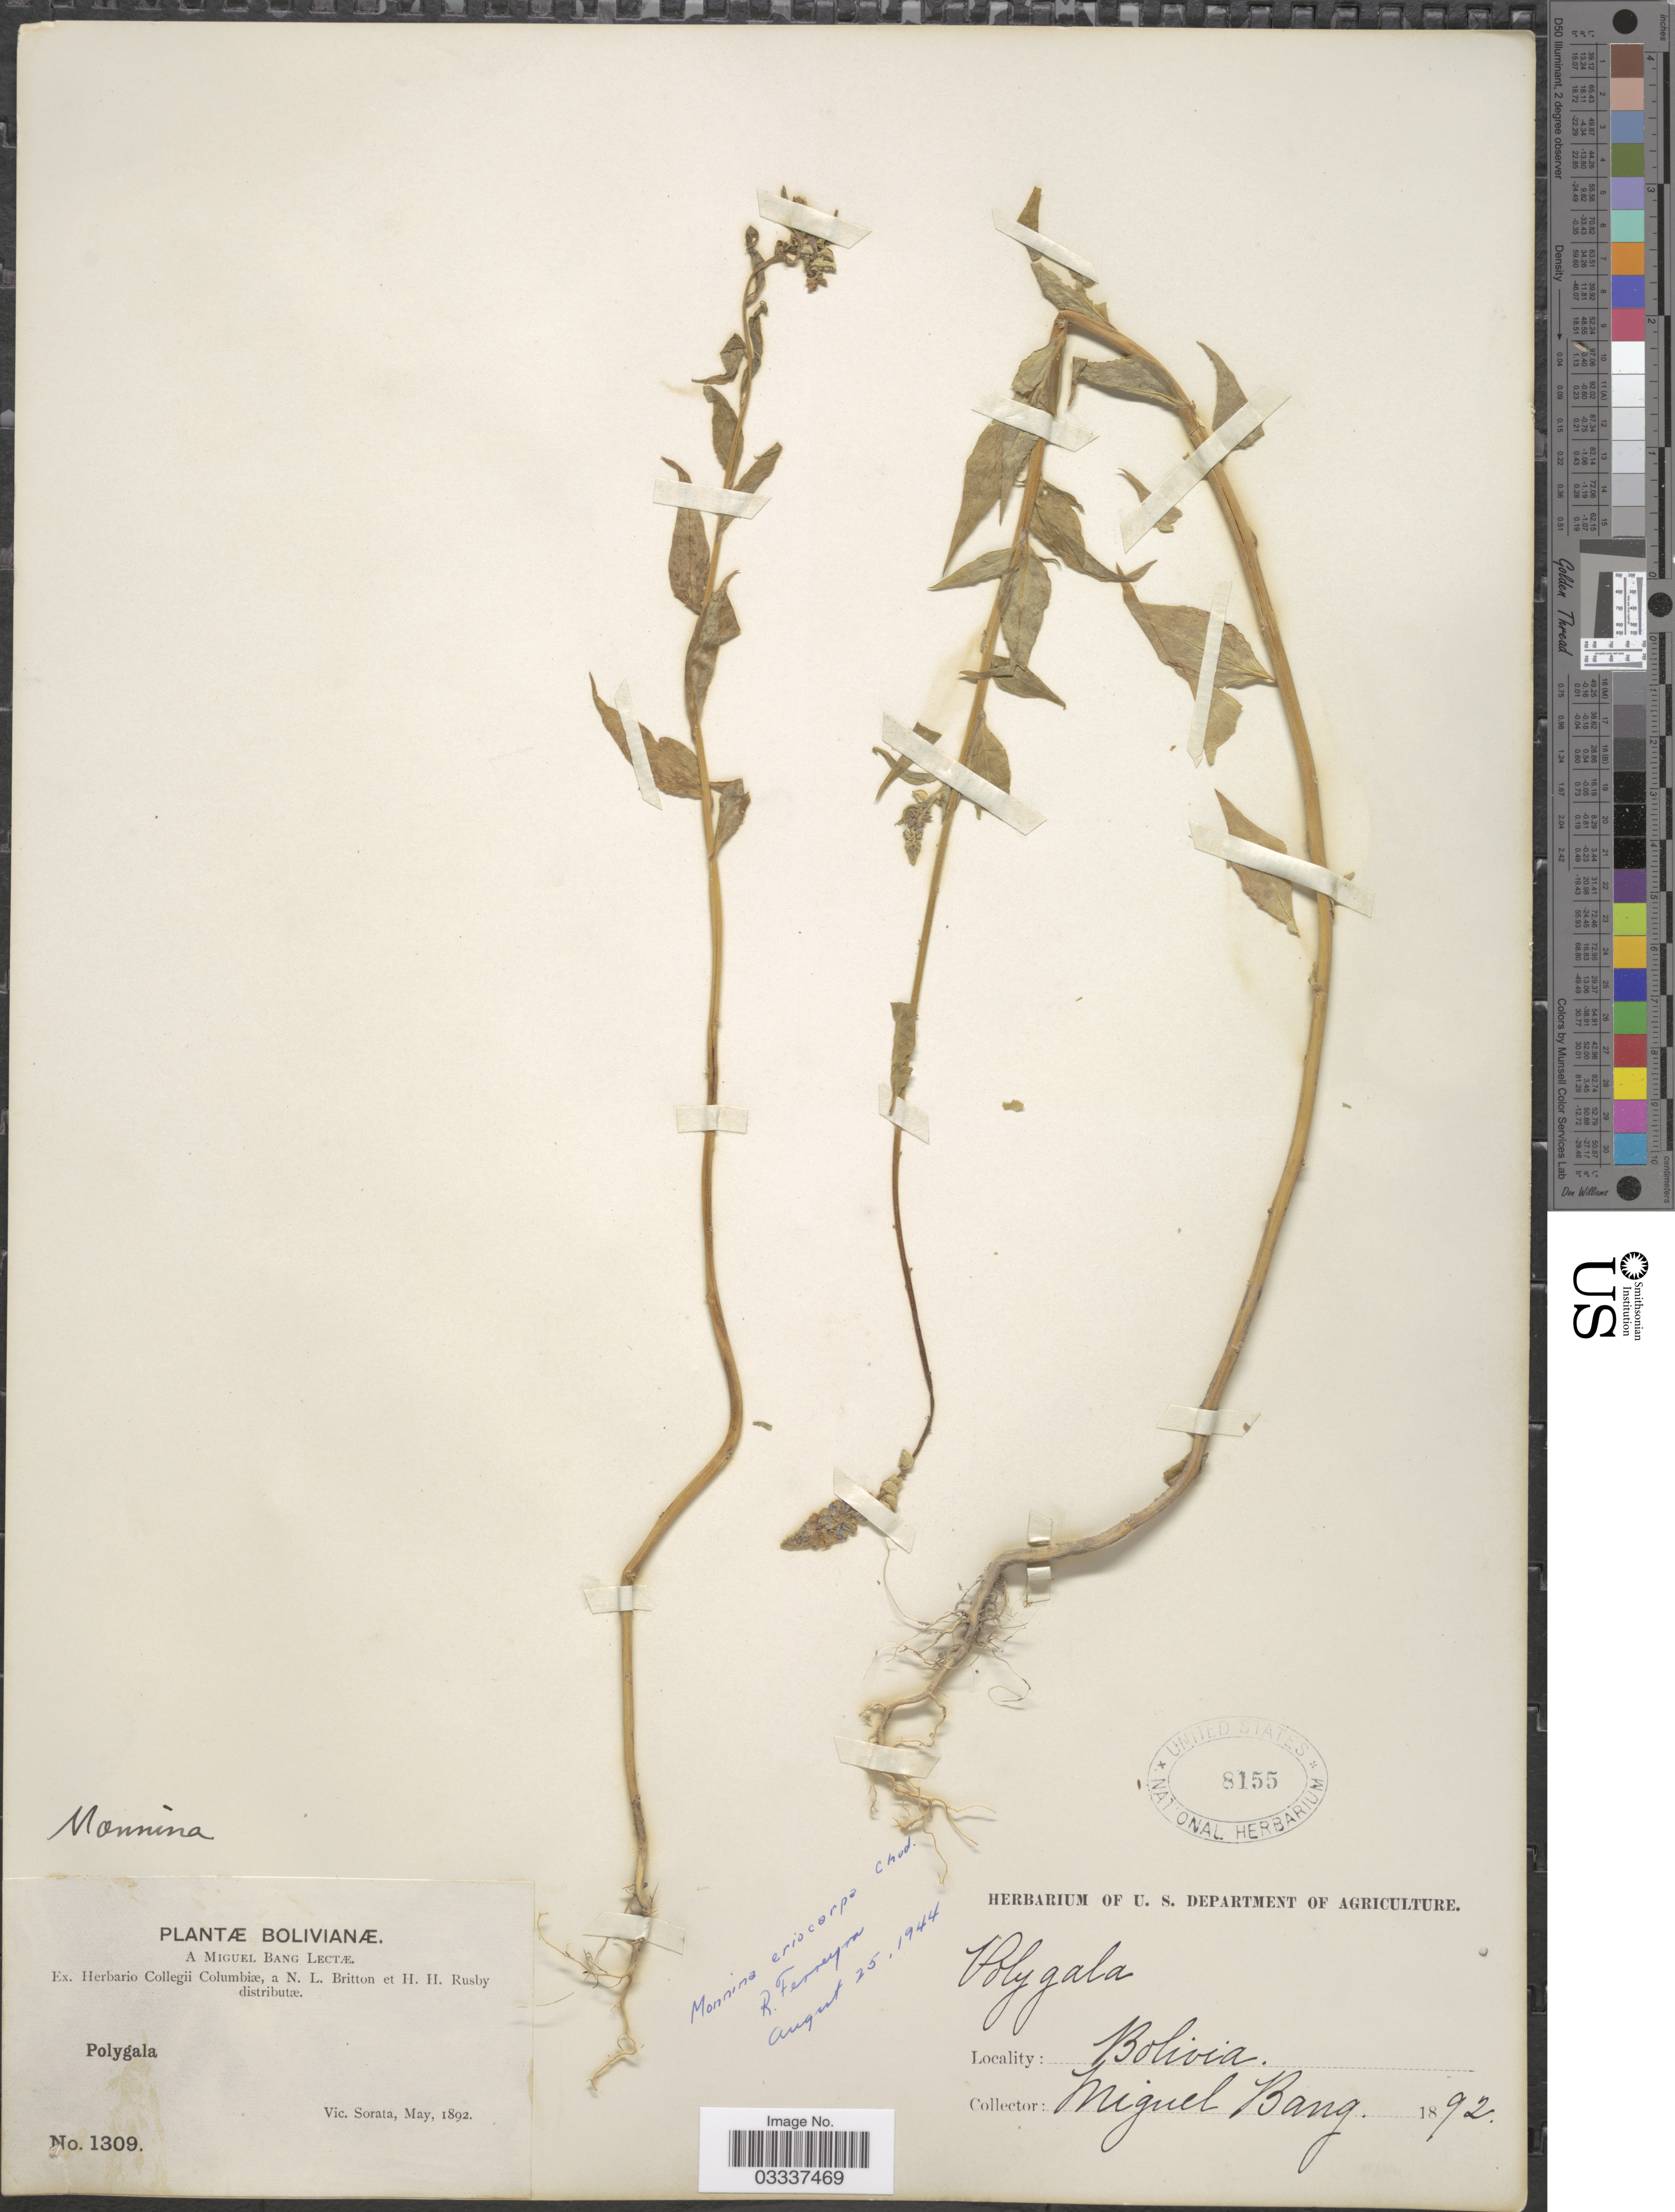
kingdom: Plantae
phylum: Tracheophyta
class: Magnoliopsida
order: Fabales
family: Polygalaceae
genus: Monnina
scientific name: Monnina erioclada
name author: Gand.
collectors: M. Bang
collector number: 1309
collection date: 1892-05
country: Bolivia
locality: Vic. Sorata.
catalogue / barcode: US 8155